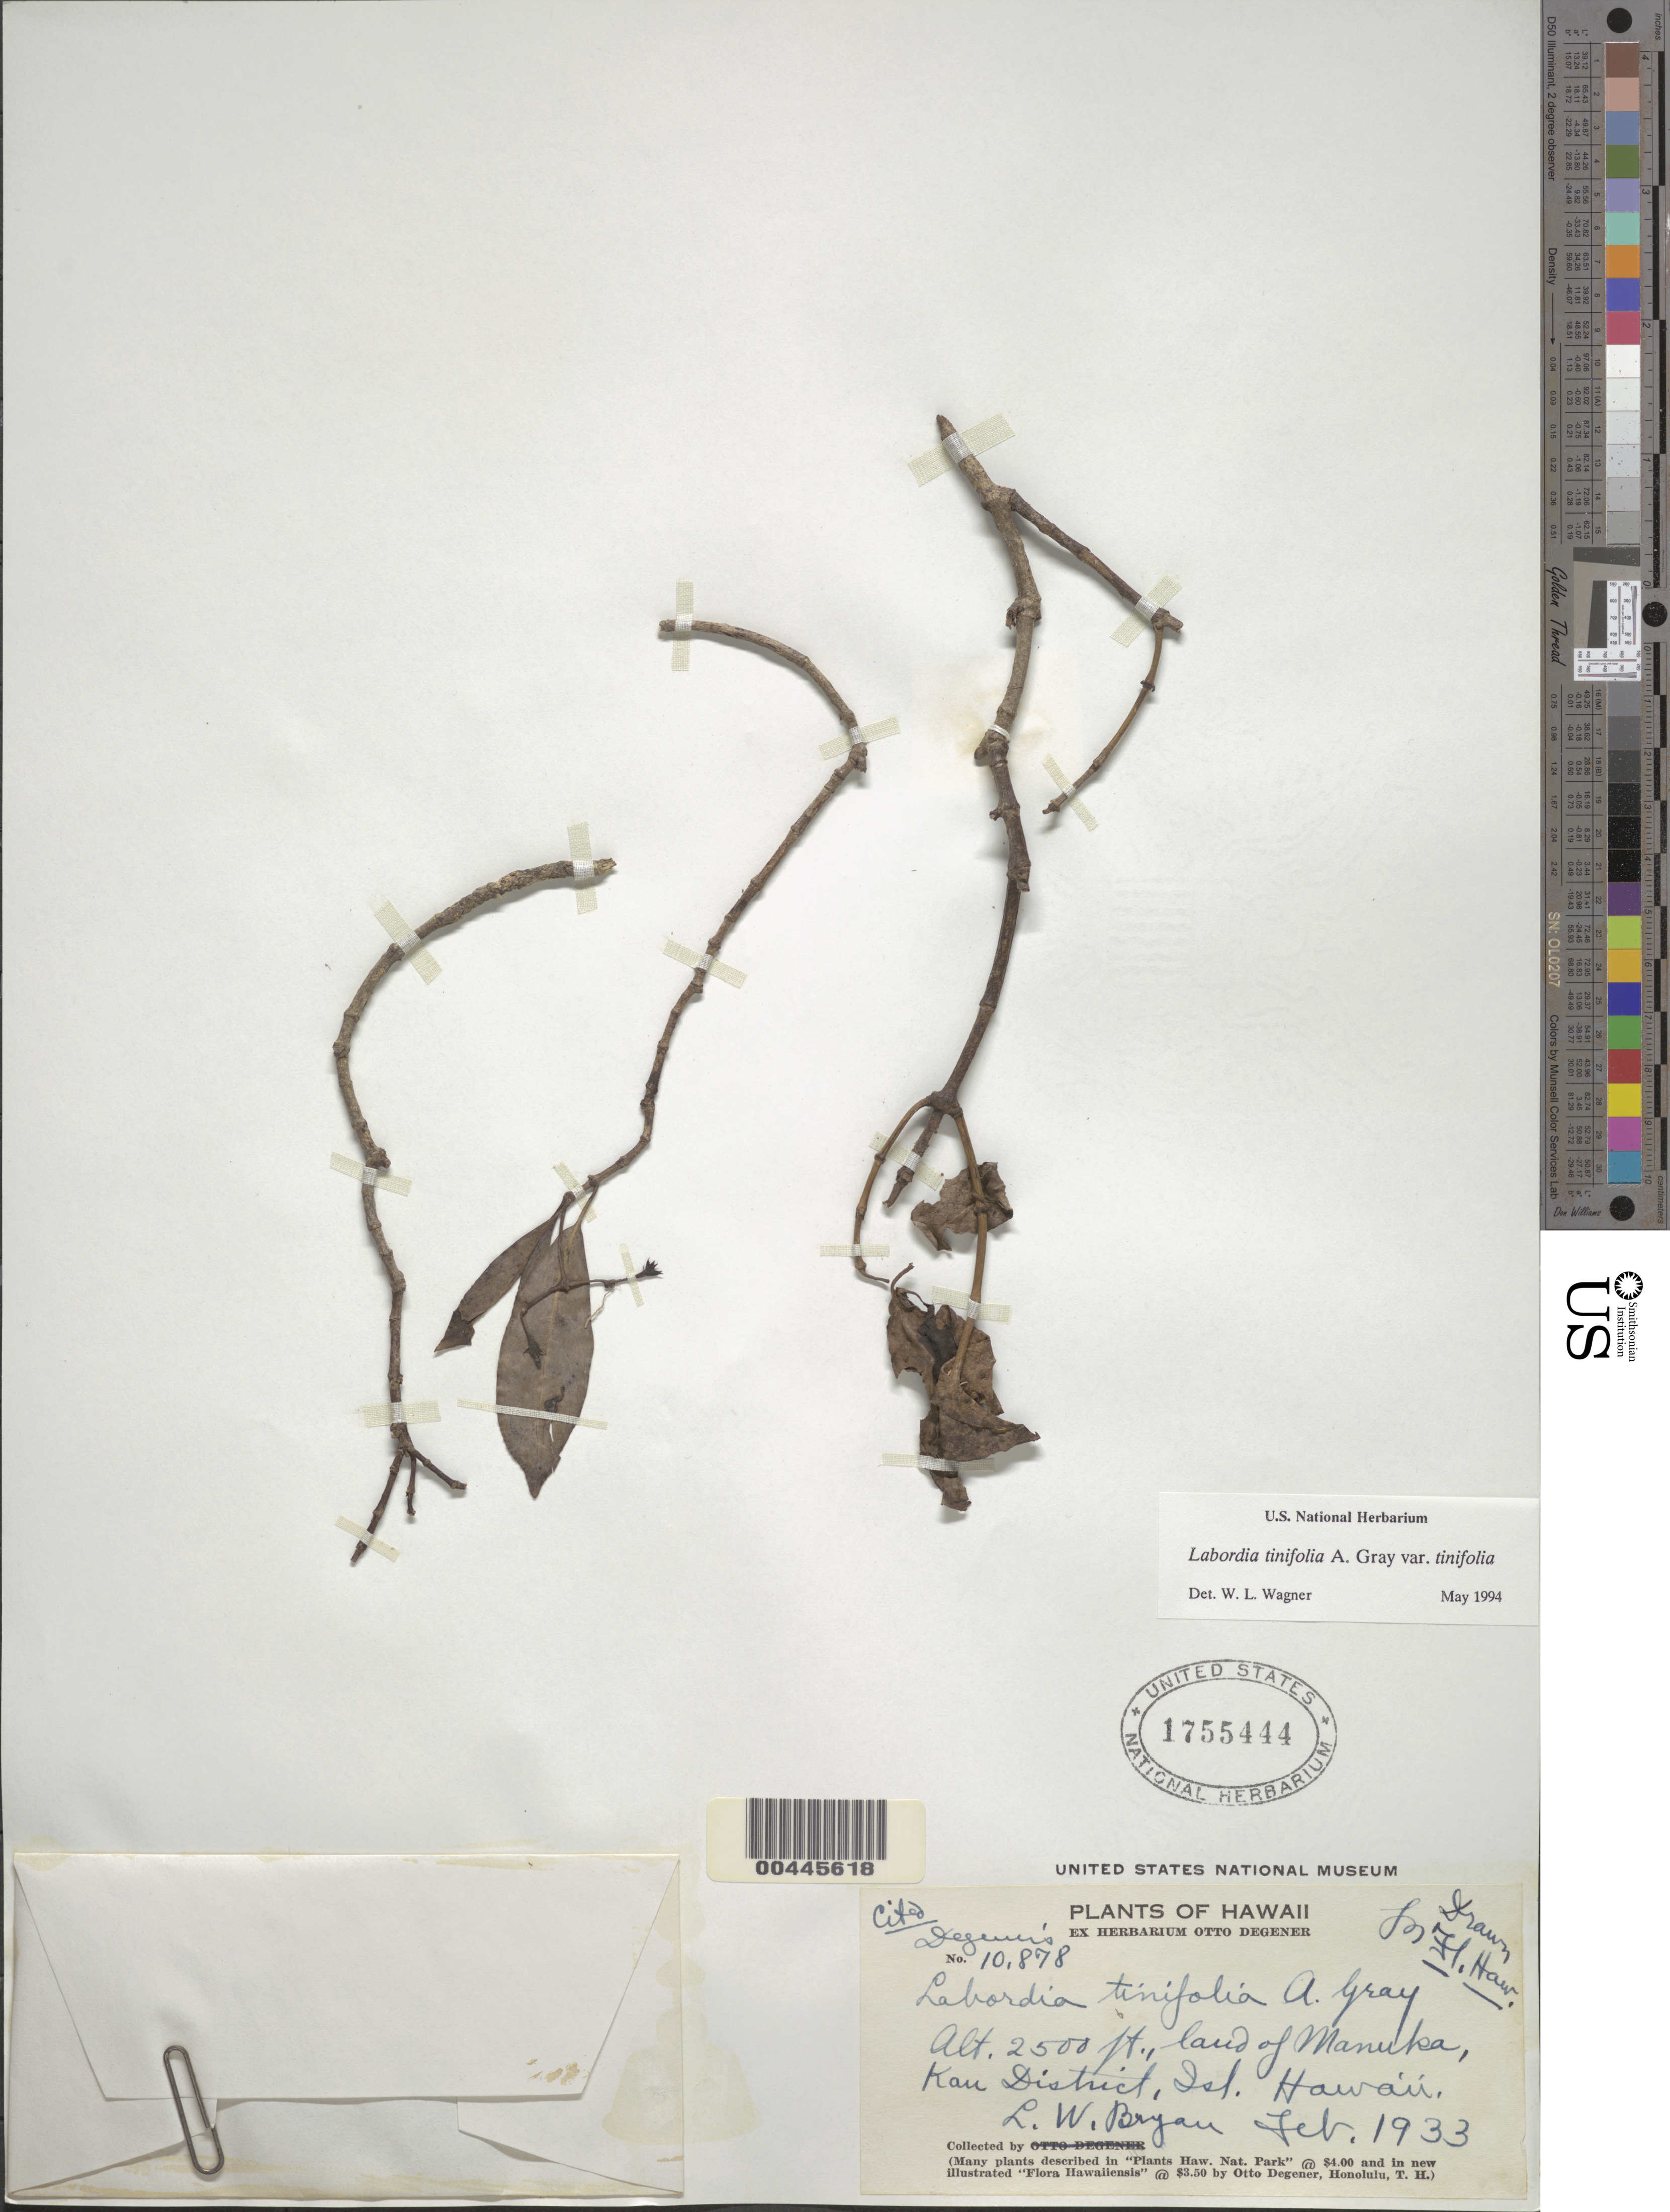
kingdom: Plantae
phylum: Tracheophyta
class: Magnoliopsida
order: Gentianales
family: Loganiaceae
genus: Geniostoma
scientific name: Geniostoma tinifolium var. tinifolium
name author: A. Gray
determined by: Wagner, W. L., (BOT), Smithsonian Institution - National Museum of Natural History (UNITED STATES)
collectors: O. Degener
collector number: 10878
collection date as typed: Feb 1933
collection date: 1933-02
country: United States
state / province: Hawaii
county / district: Hawaii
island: Hawaii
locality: Land of Manuka, Kau District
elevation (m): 762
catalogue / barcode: US 1755444